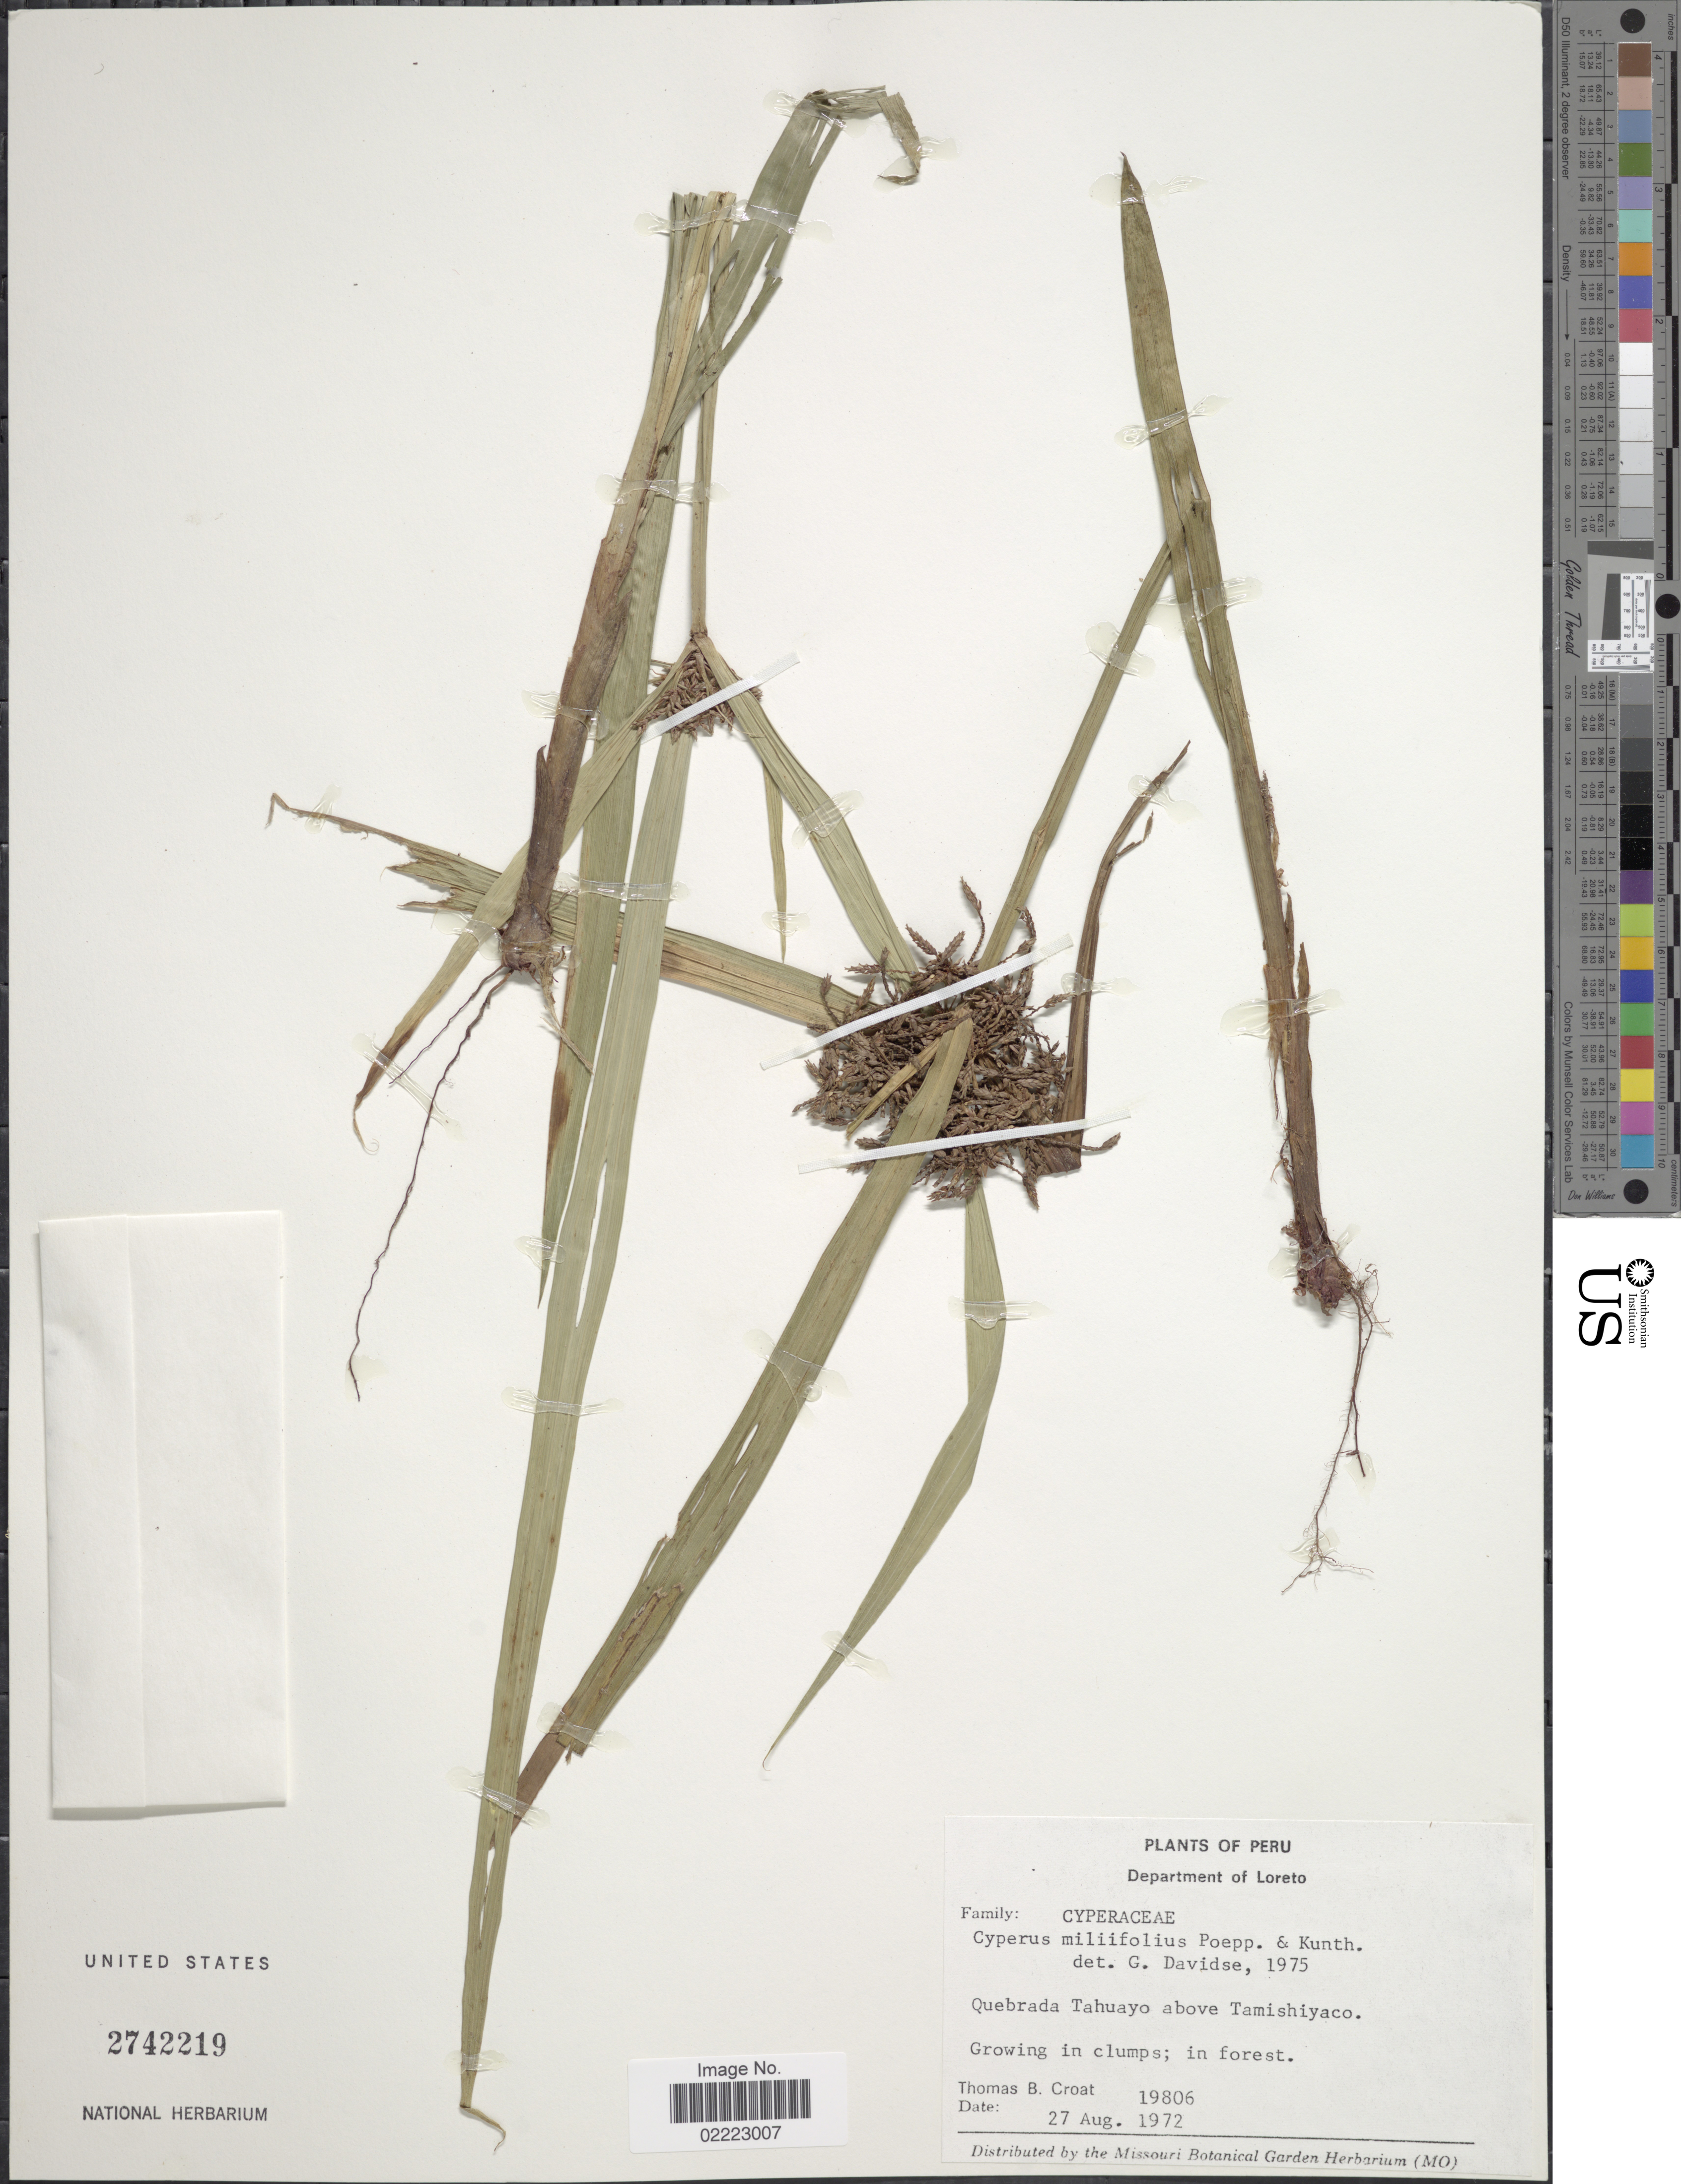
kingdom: Plantae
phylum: Tracheophyta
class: Liliopsida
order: Poales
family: Cyperaceae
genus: Cyperus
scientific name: Cyperus miliifolius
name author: Poepp. & Kunth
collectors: T. B. Croat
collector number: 19806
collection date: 1972-08-27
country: Peru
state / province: Loreto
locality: Department of Loreto. Quebrada Tahuayo above Tamishiyaco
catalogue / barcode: US 2742219